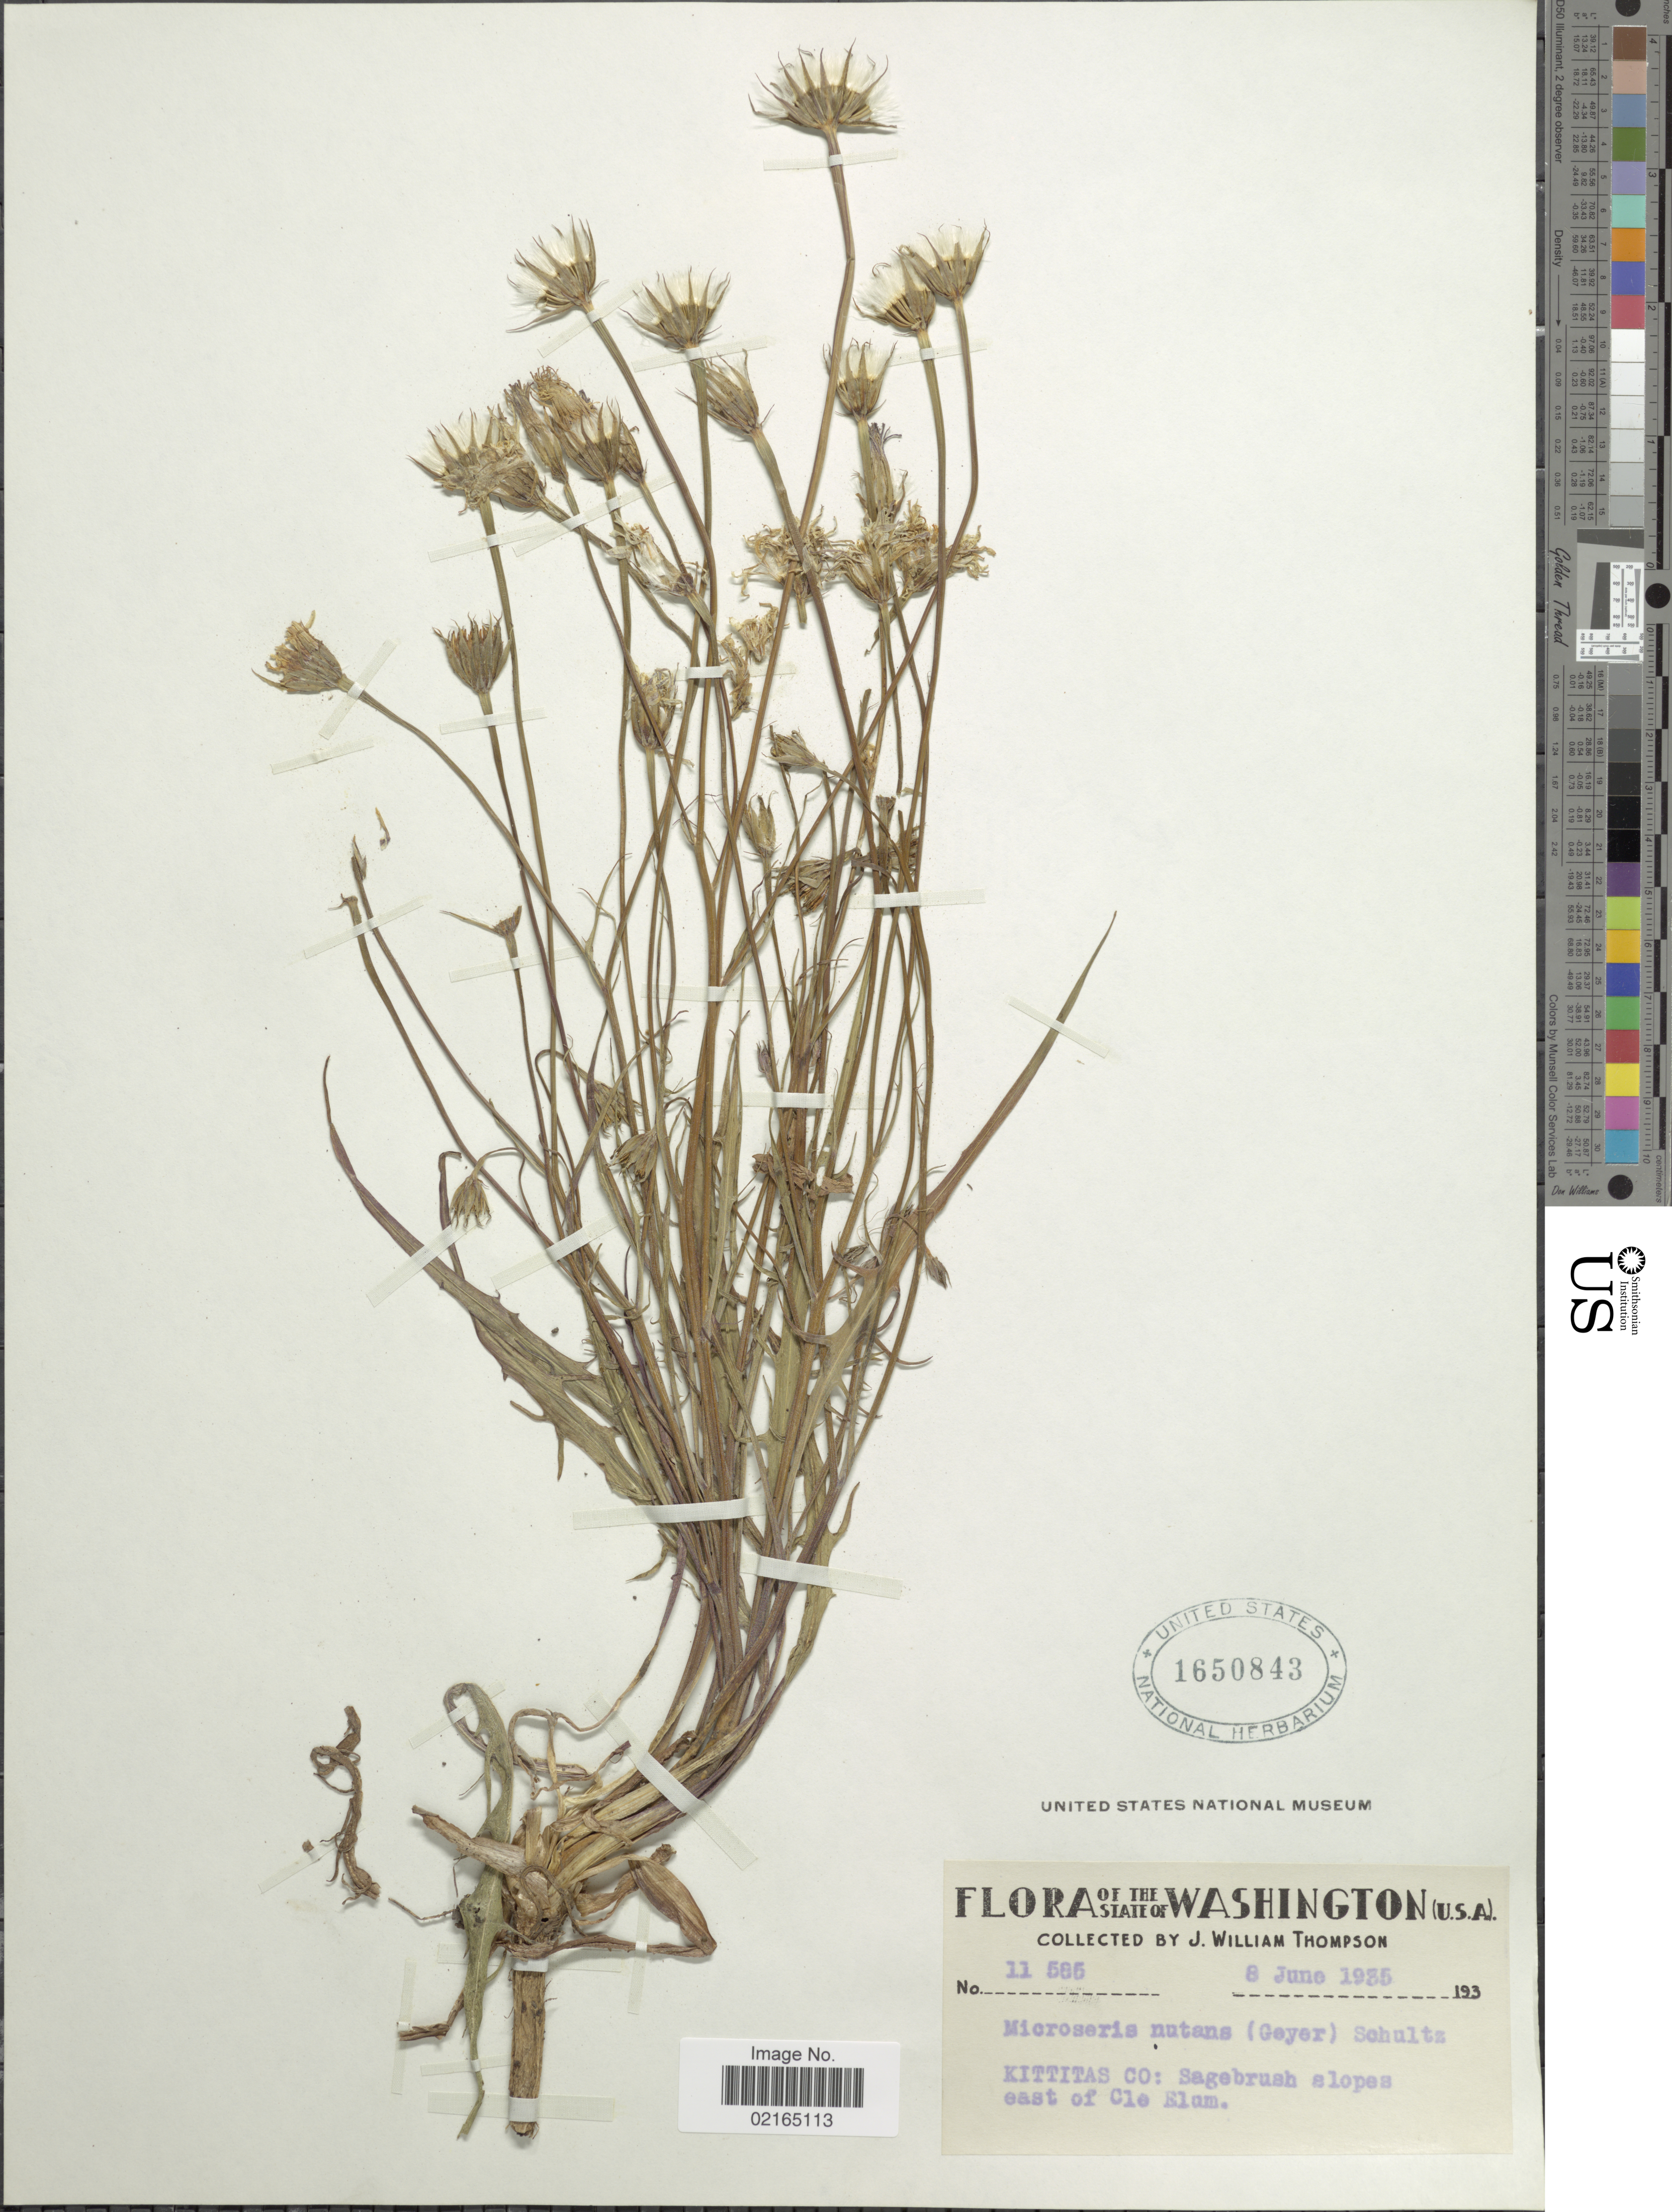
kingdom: Plantae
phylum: Tracheophyta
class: Magnoliopsida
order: Asterales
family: Asteraceae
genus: Microseris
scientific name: Microseris nutans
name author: (Hook.) Sch. Bip.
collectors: J. W. Thompson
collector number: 11585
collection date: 1935-06-08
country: United States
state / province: Washington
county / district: Kittitas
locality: Kittitas Co.: Sagebrush slopes east of Cle Elum.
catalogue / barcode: US 1650843